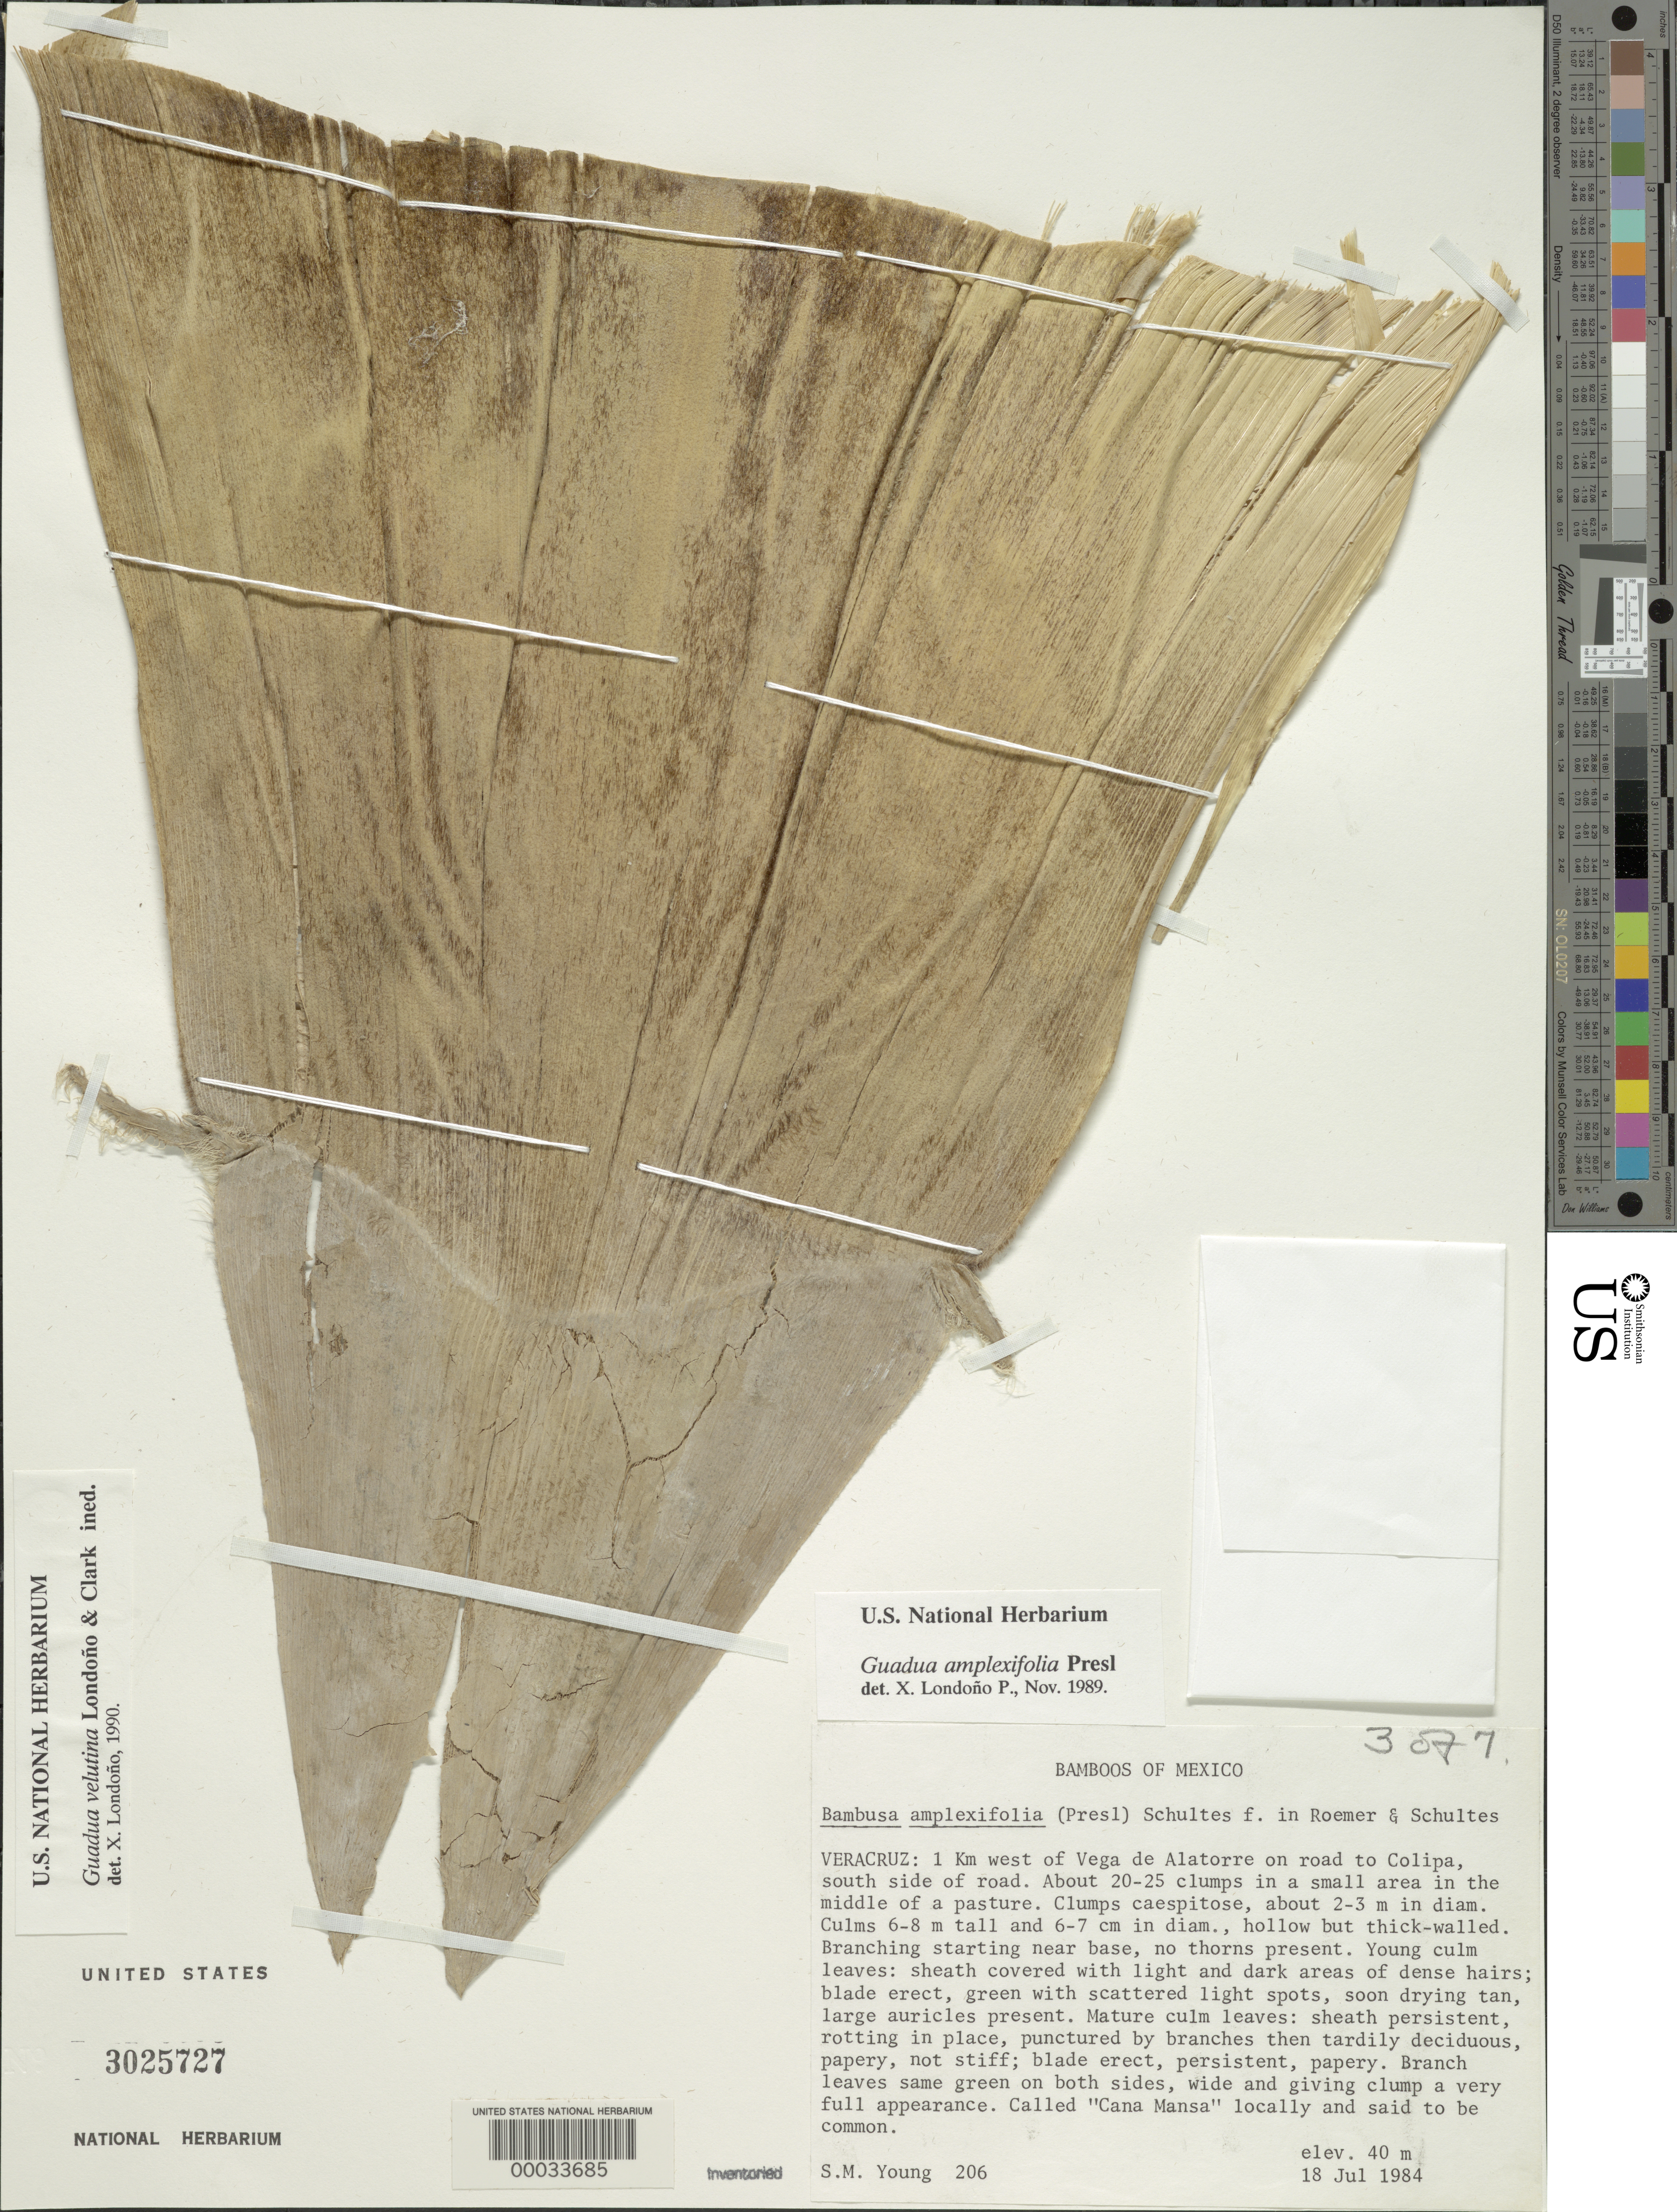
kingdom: Plantae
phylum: Tracheophyta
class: Liliopsida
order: Poales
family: Poaceae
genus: Guadua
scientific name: Guadua velutina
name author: Londoño & L.G. Clark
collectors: S. Young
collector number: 206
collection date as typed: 18 Jul 1984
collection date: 1984-07-18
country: Mexico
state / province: Veracruz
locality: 1 km W of Vega de Alatorre on road to Colipa, S side of road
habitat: Pasture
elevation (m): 40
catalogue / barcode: US 3025727